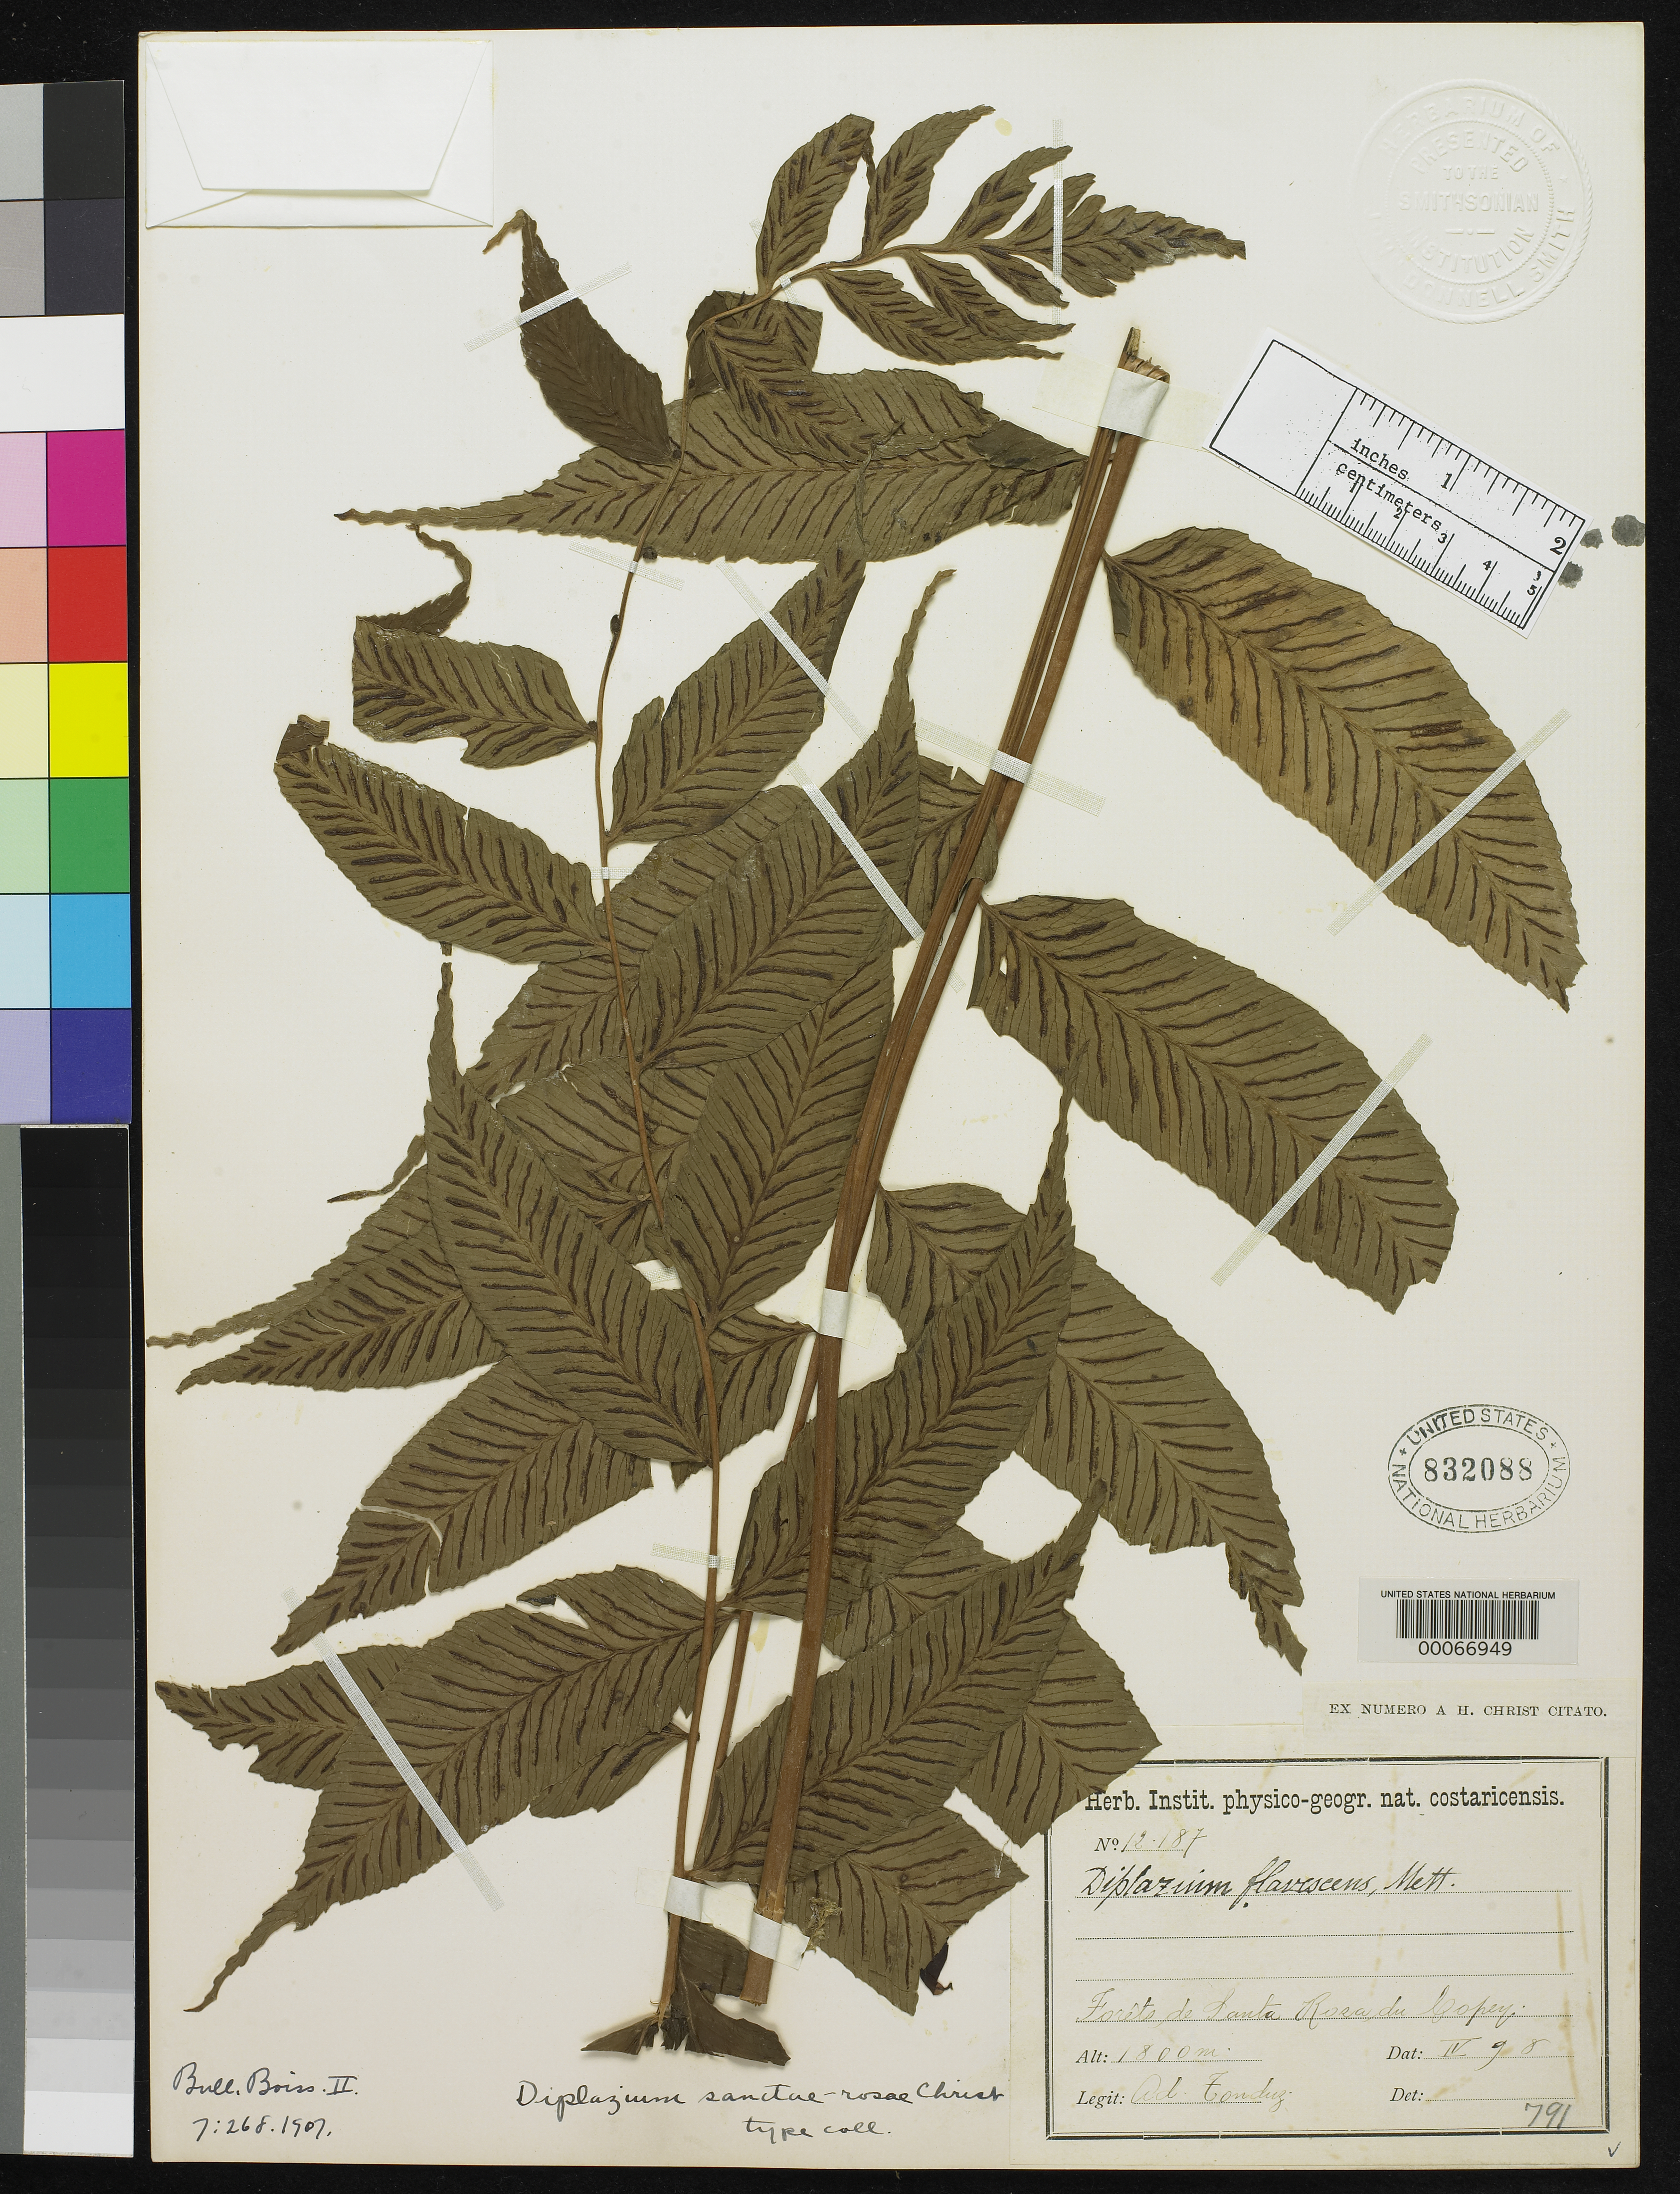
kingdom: Plantae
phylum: Tracheophyta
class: Polypodiopsida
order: Polypodiales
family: Athyriaceae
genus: Diplazium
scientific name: Diplazium sanctae-rosae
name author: Christ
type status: Type Collection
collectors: A. Tonduz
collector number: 12187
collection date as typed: Apr 1908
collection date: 1908-04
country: Costa Rica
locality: Forets de Santa Rosa du Copey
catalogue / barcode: US 832088